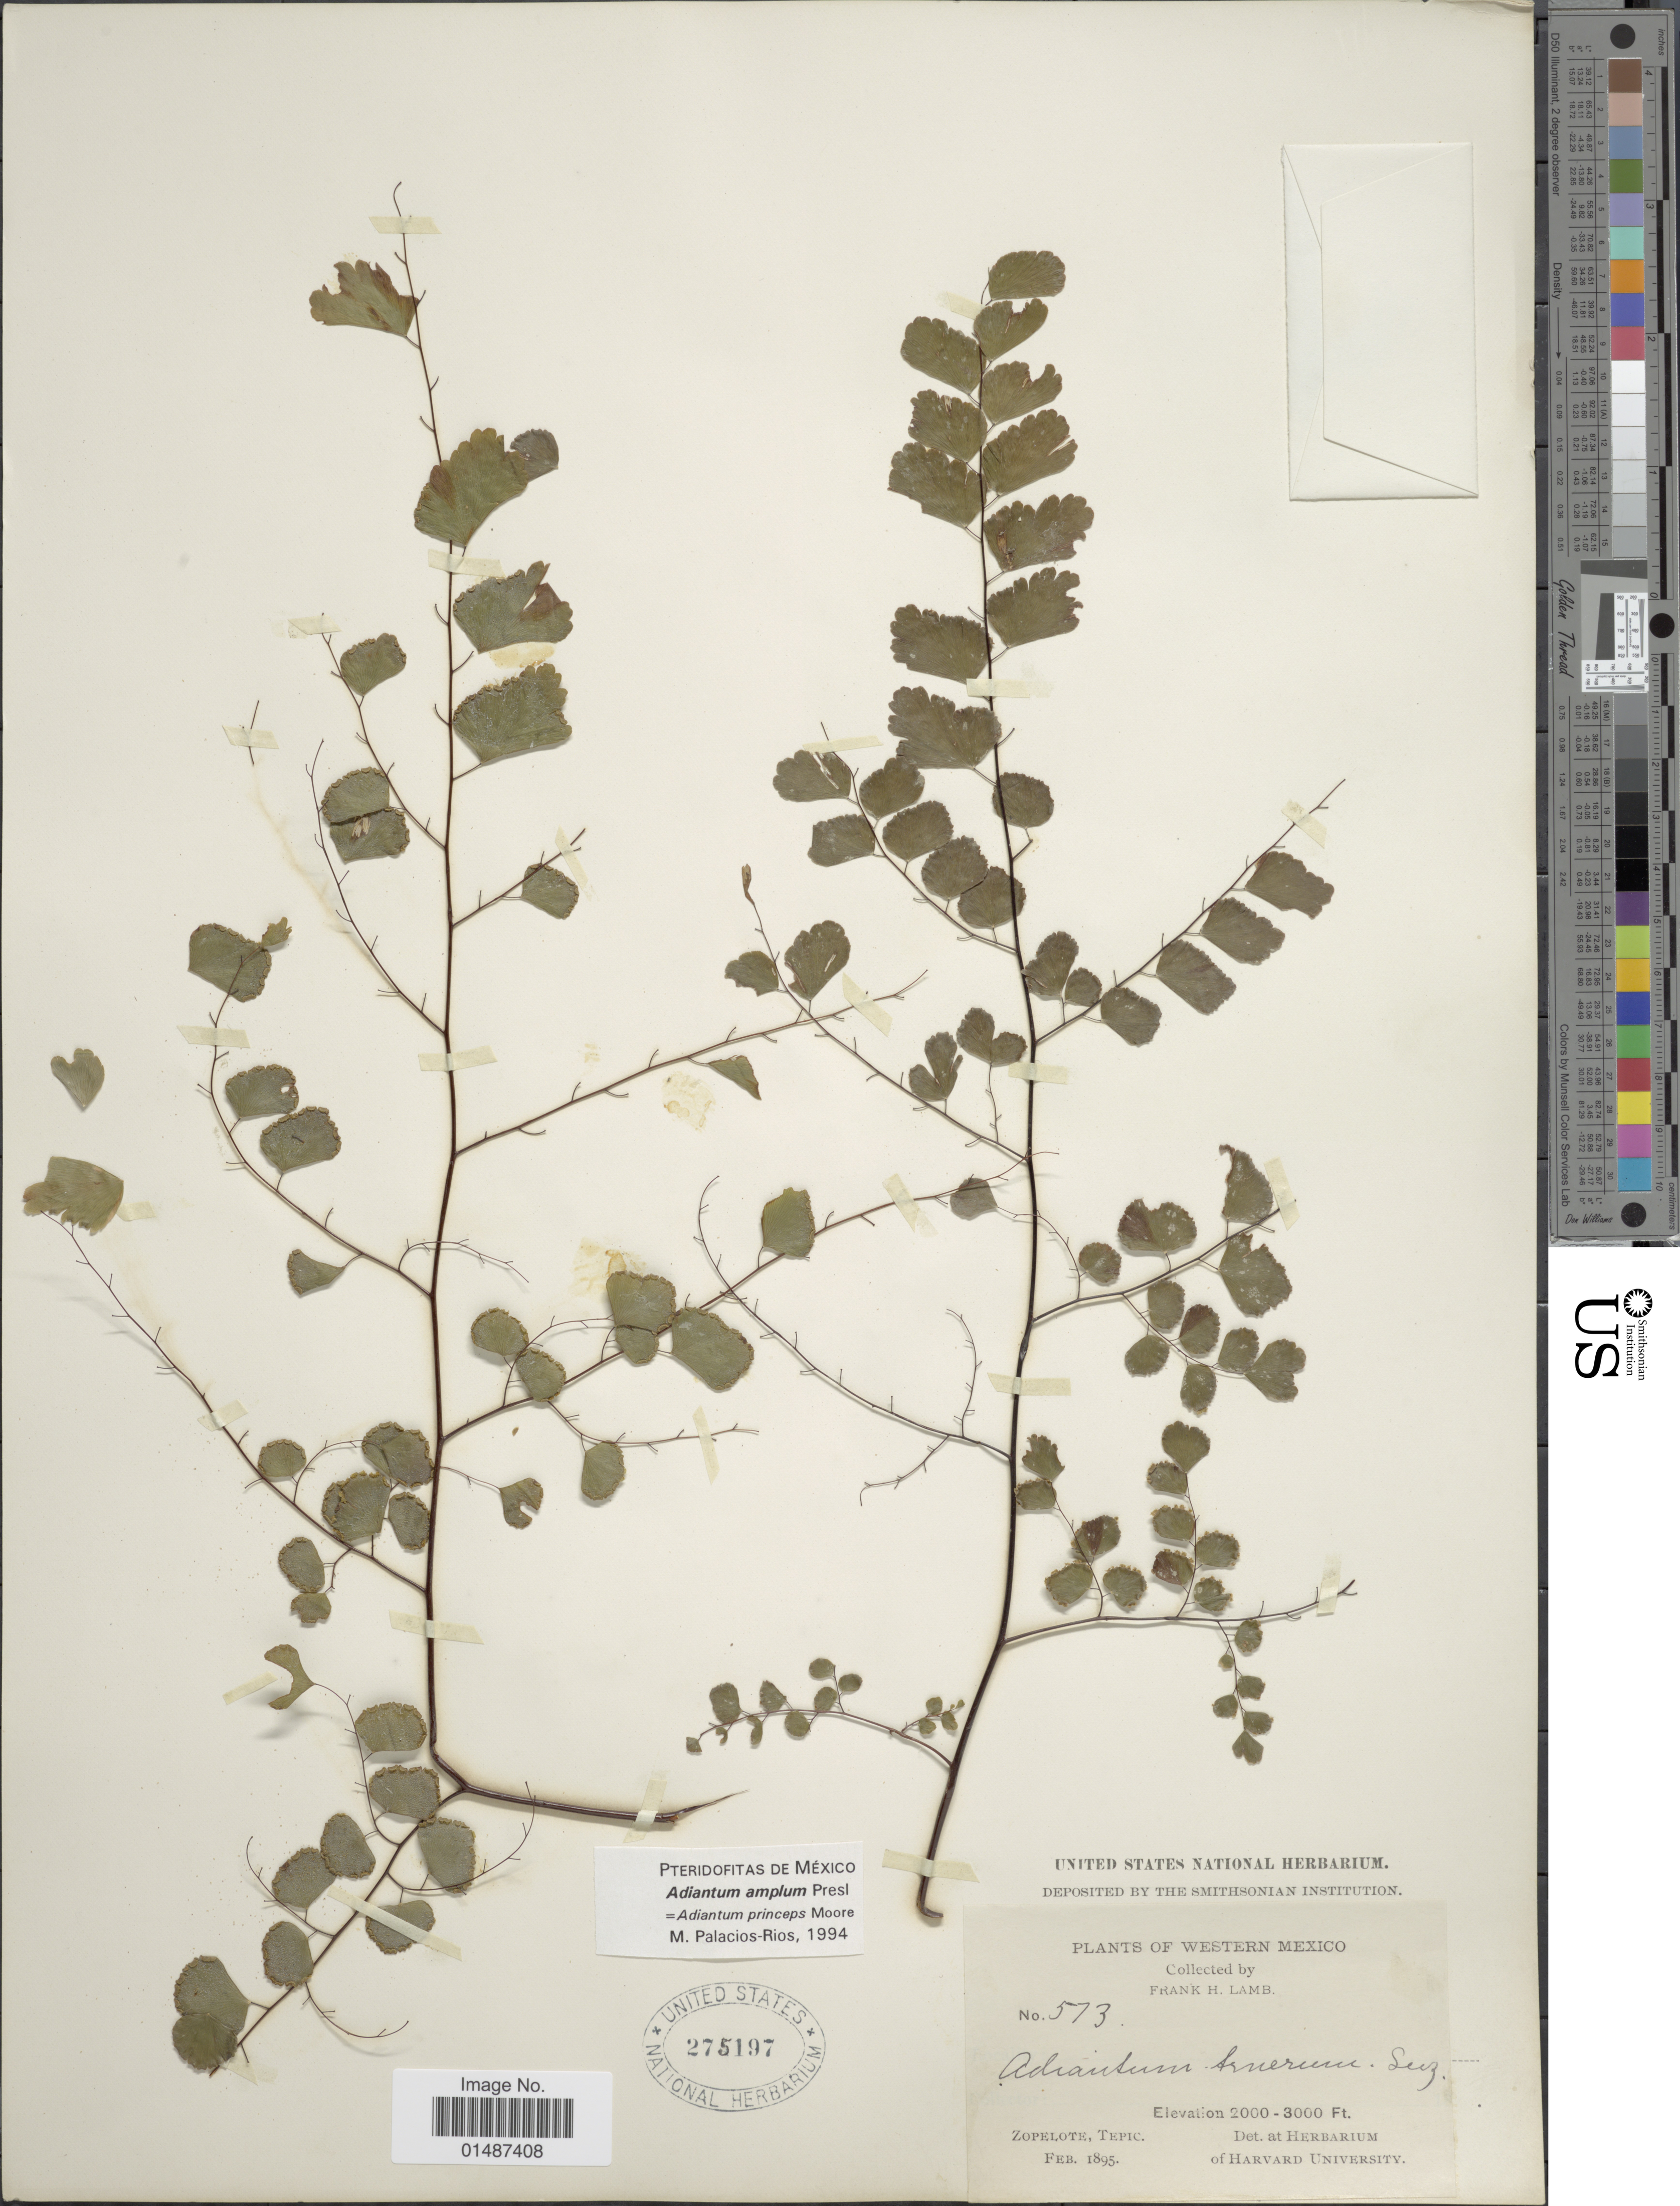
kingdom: Plantae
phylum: Tracheophyta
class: Polypodiopsida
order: Polypodiales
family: Pteridaceae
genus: Adiantum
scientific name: Adiantum amplum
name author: C. Presl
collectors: F. H. Lamb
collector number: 573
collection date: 1895-02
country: Mexico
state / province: Nayarit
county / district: Ruíz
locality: Zopelote [El Zopilote], Tepic [now Nayarit].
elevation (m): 610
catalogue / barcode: US 275197